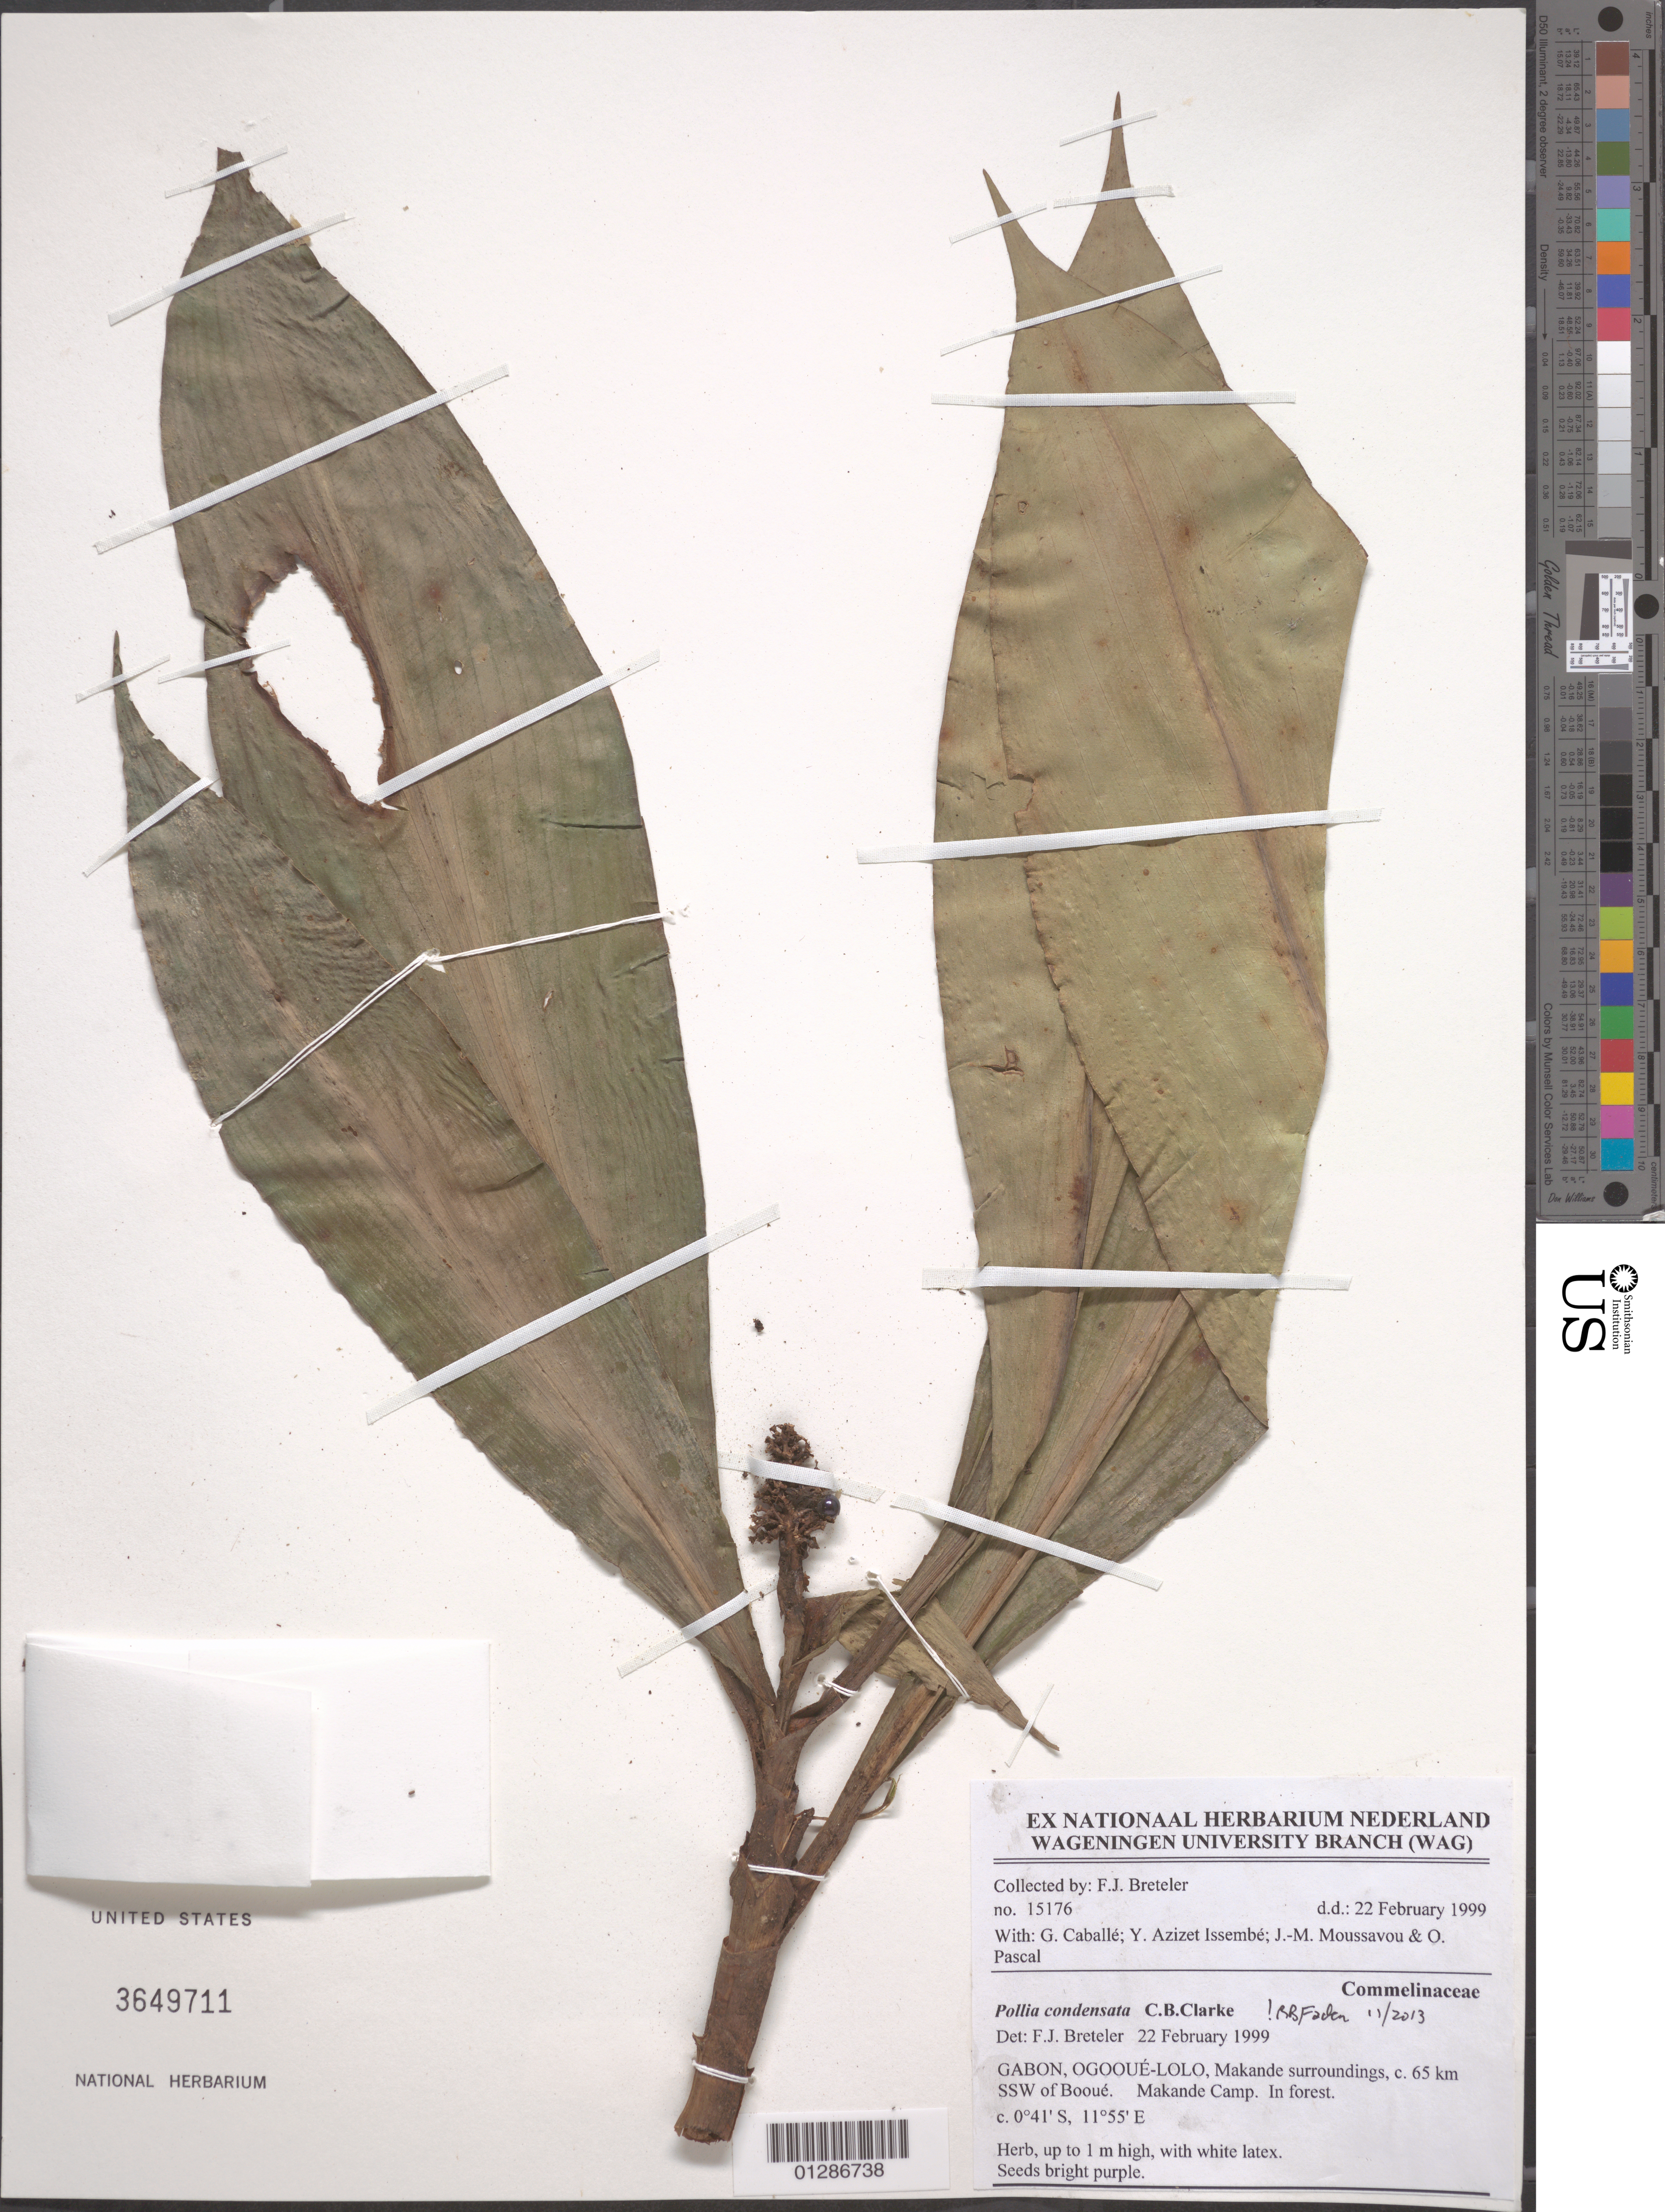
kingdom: Plantae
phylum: Tracheophyta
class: Liliopsida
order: Commelinales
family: Commelinaceae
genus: Pollia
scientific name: Pollia condensata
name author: C.B. Clarke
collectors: F. J. Breteler, G. Caballé, Y. Issembe, J. Moussavou & O. Pascal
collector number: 15176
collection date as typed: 22 Feb 1999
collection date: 1999-02-22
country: Gabon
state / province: Ogooue-Lolo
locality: Makande surroundings, c. 65 km SSW of Booue. Makande Camp.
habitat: Herb.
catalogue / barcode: US 3649711